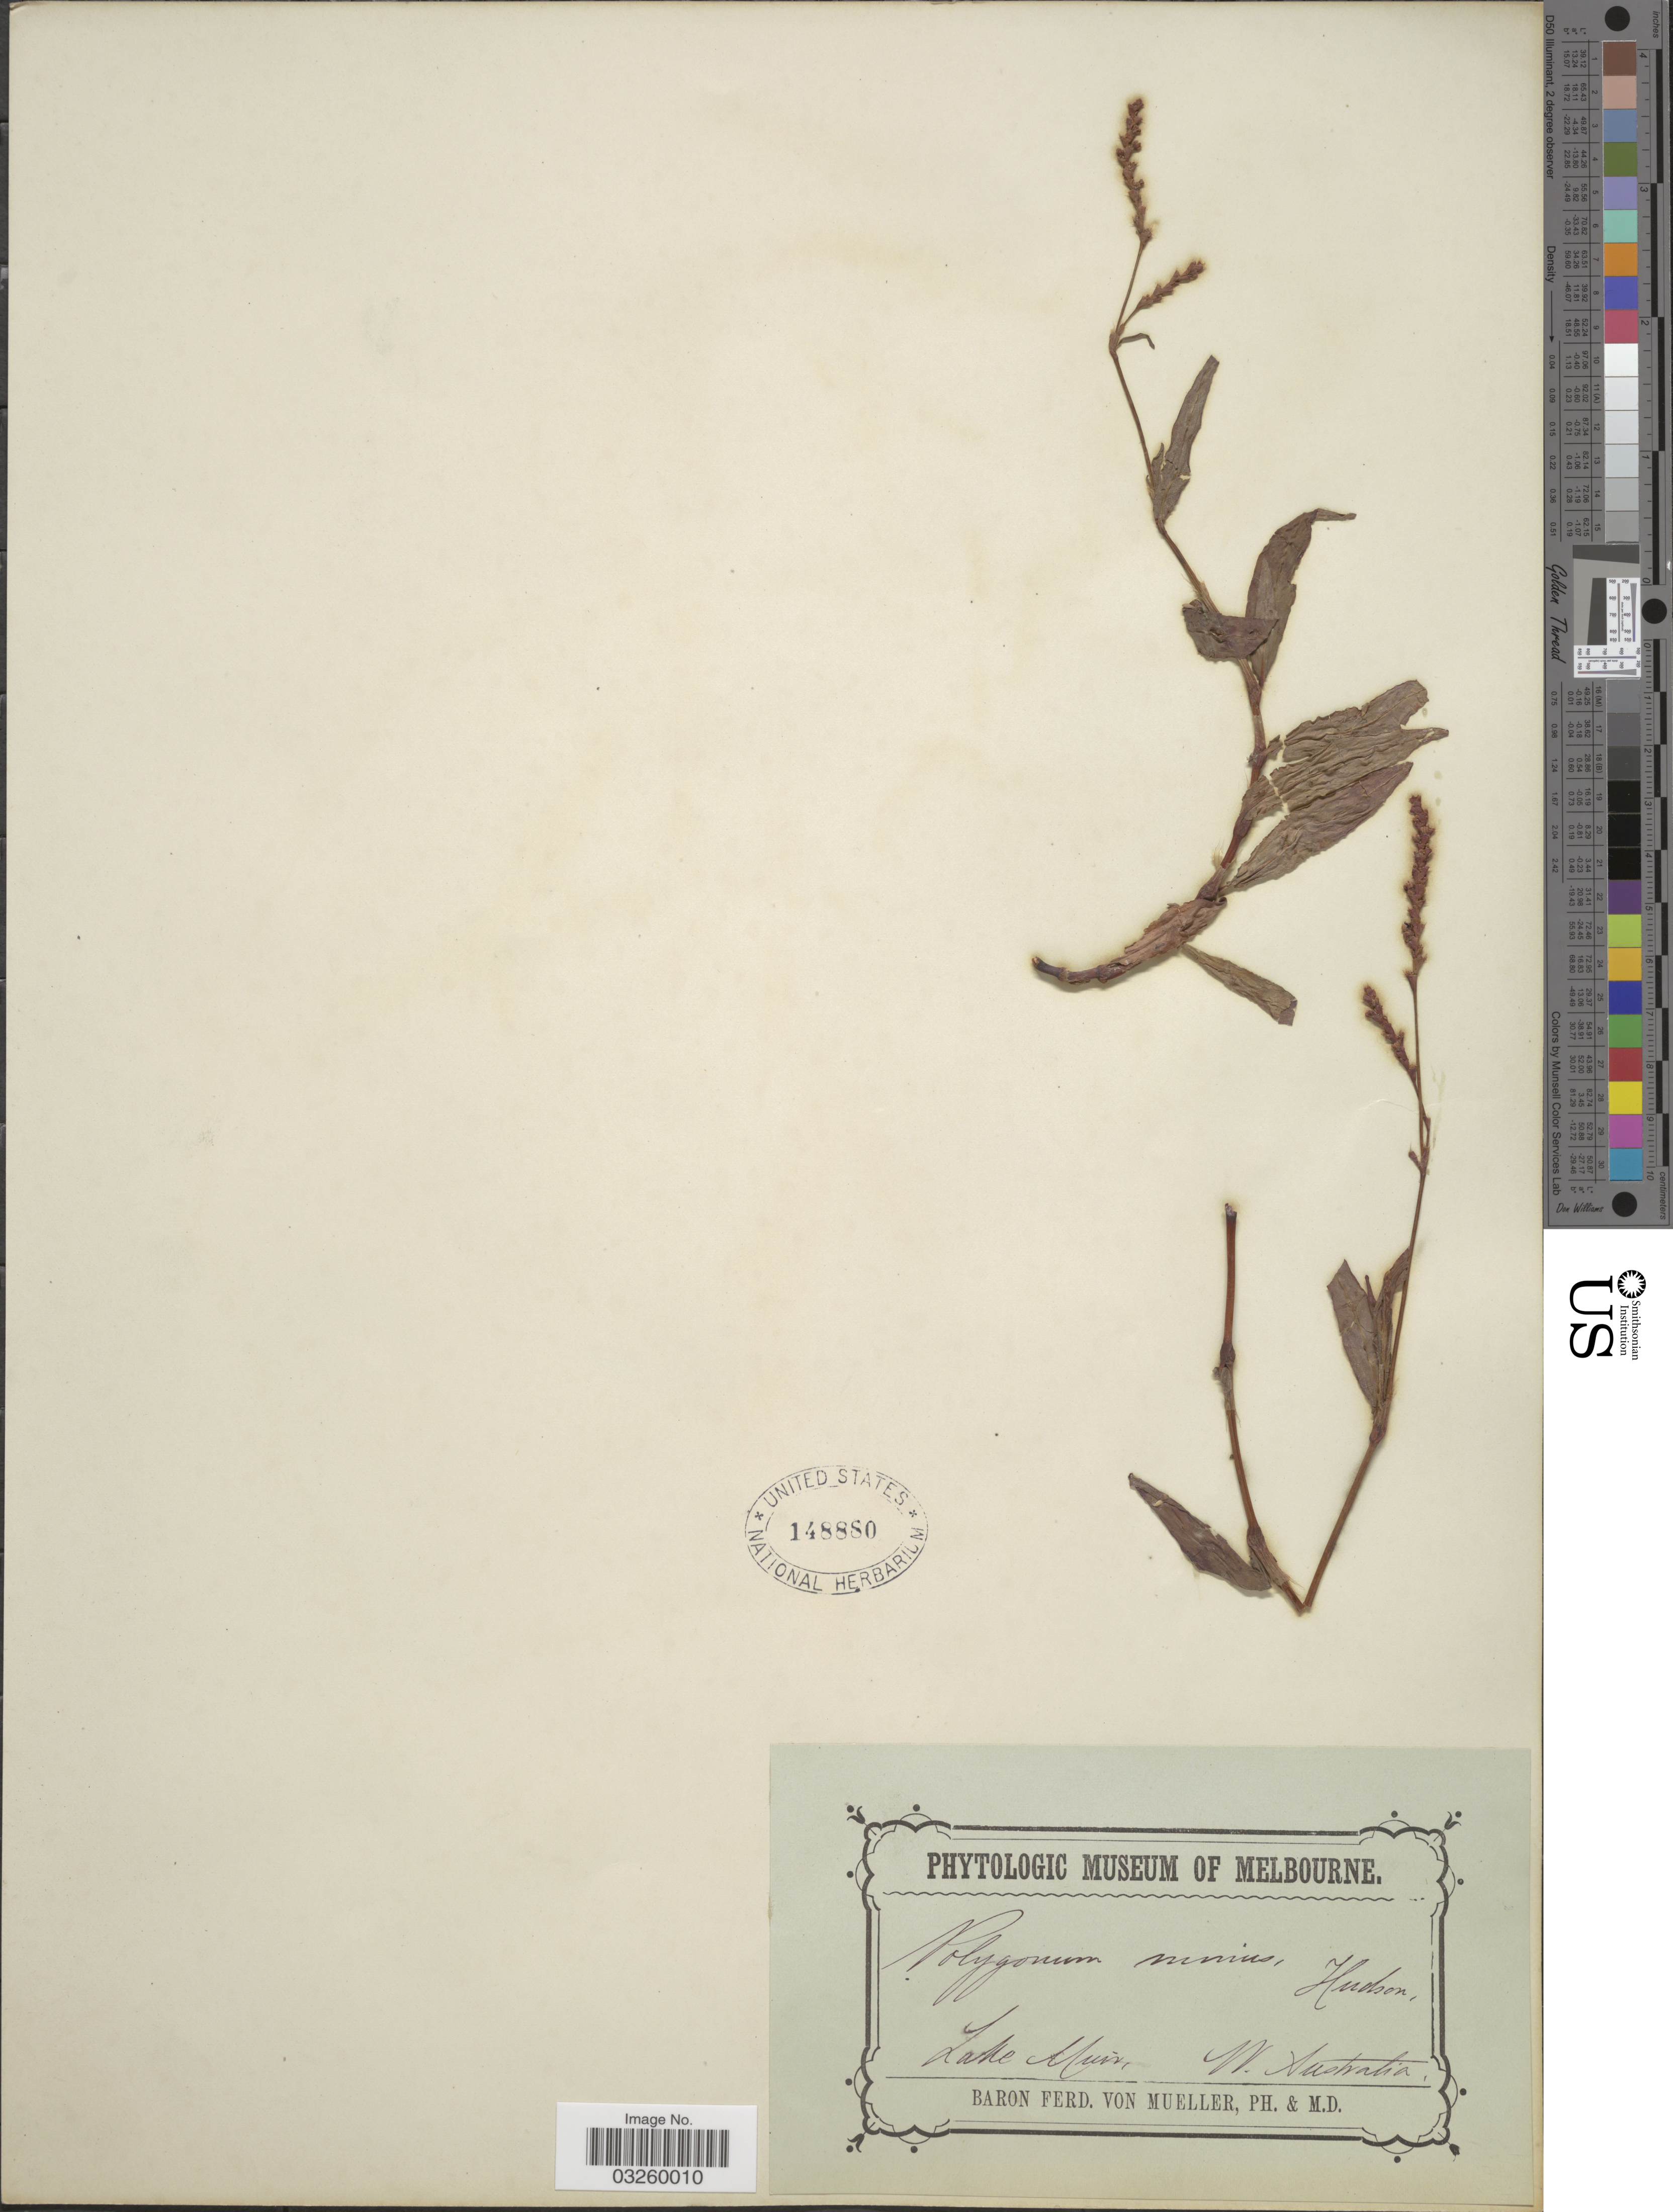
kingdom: Plantae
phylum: Tracheophyta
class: Magnoliopsida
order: Caryophyllales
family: Polygonaceae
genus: Polygonum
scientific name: Polygonum minus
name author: Huds.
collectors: F. Mueller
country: Australia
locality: Lake Muir, W. Australia.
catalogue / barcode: US 148880